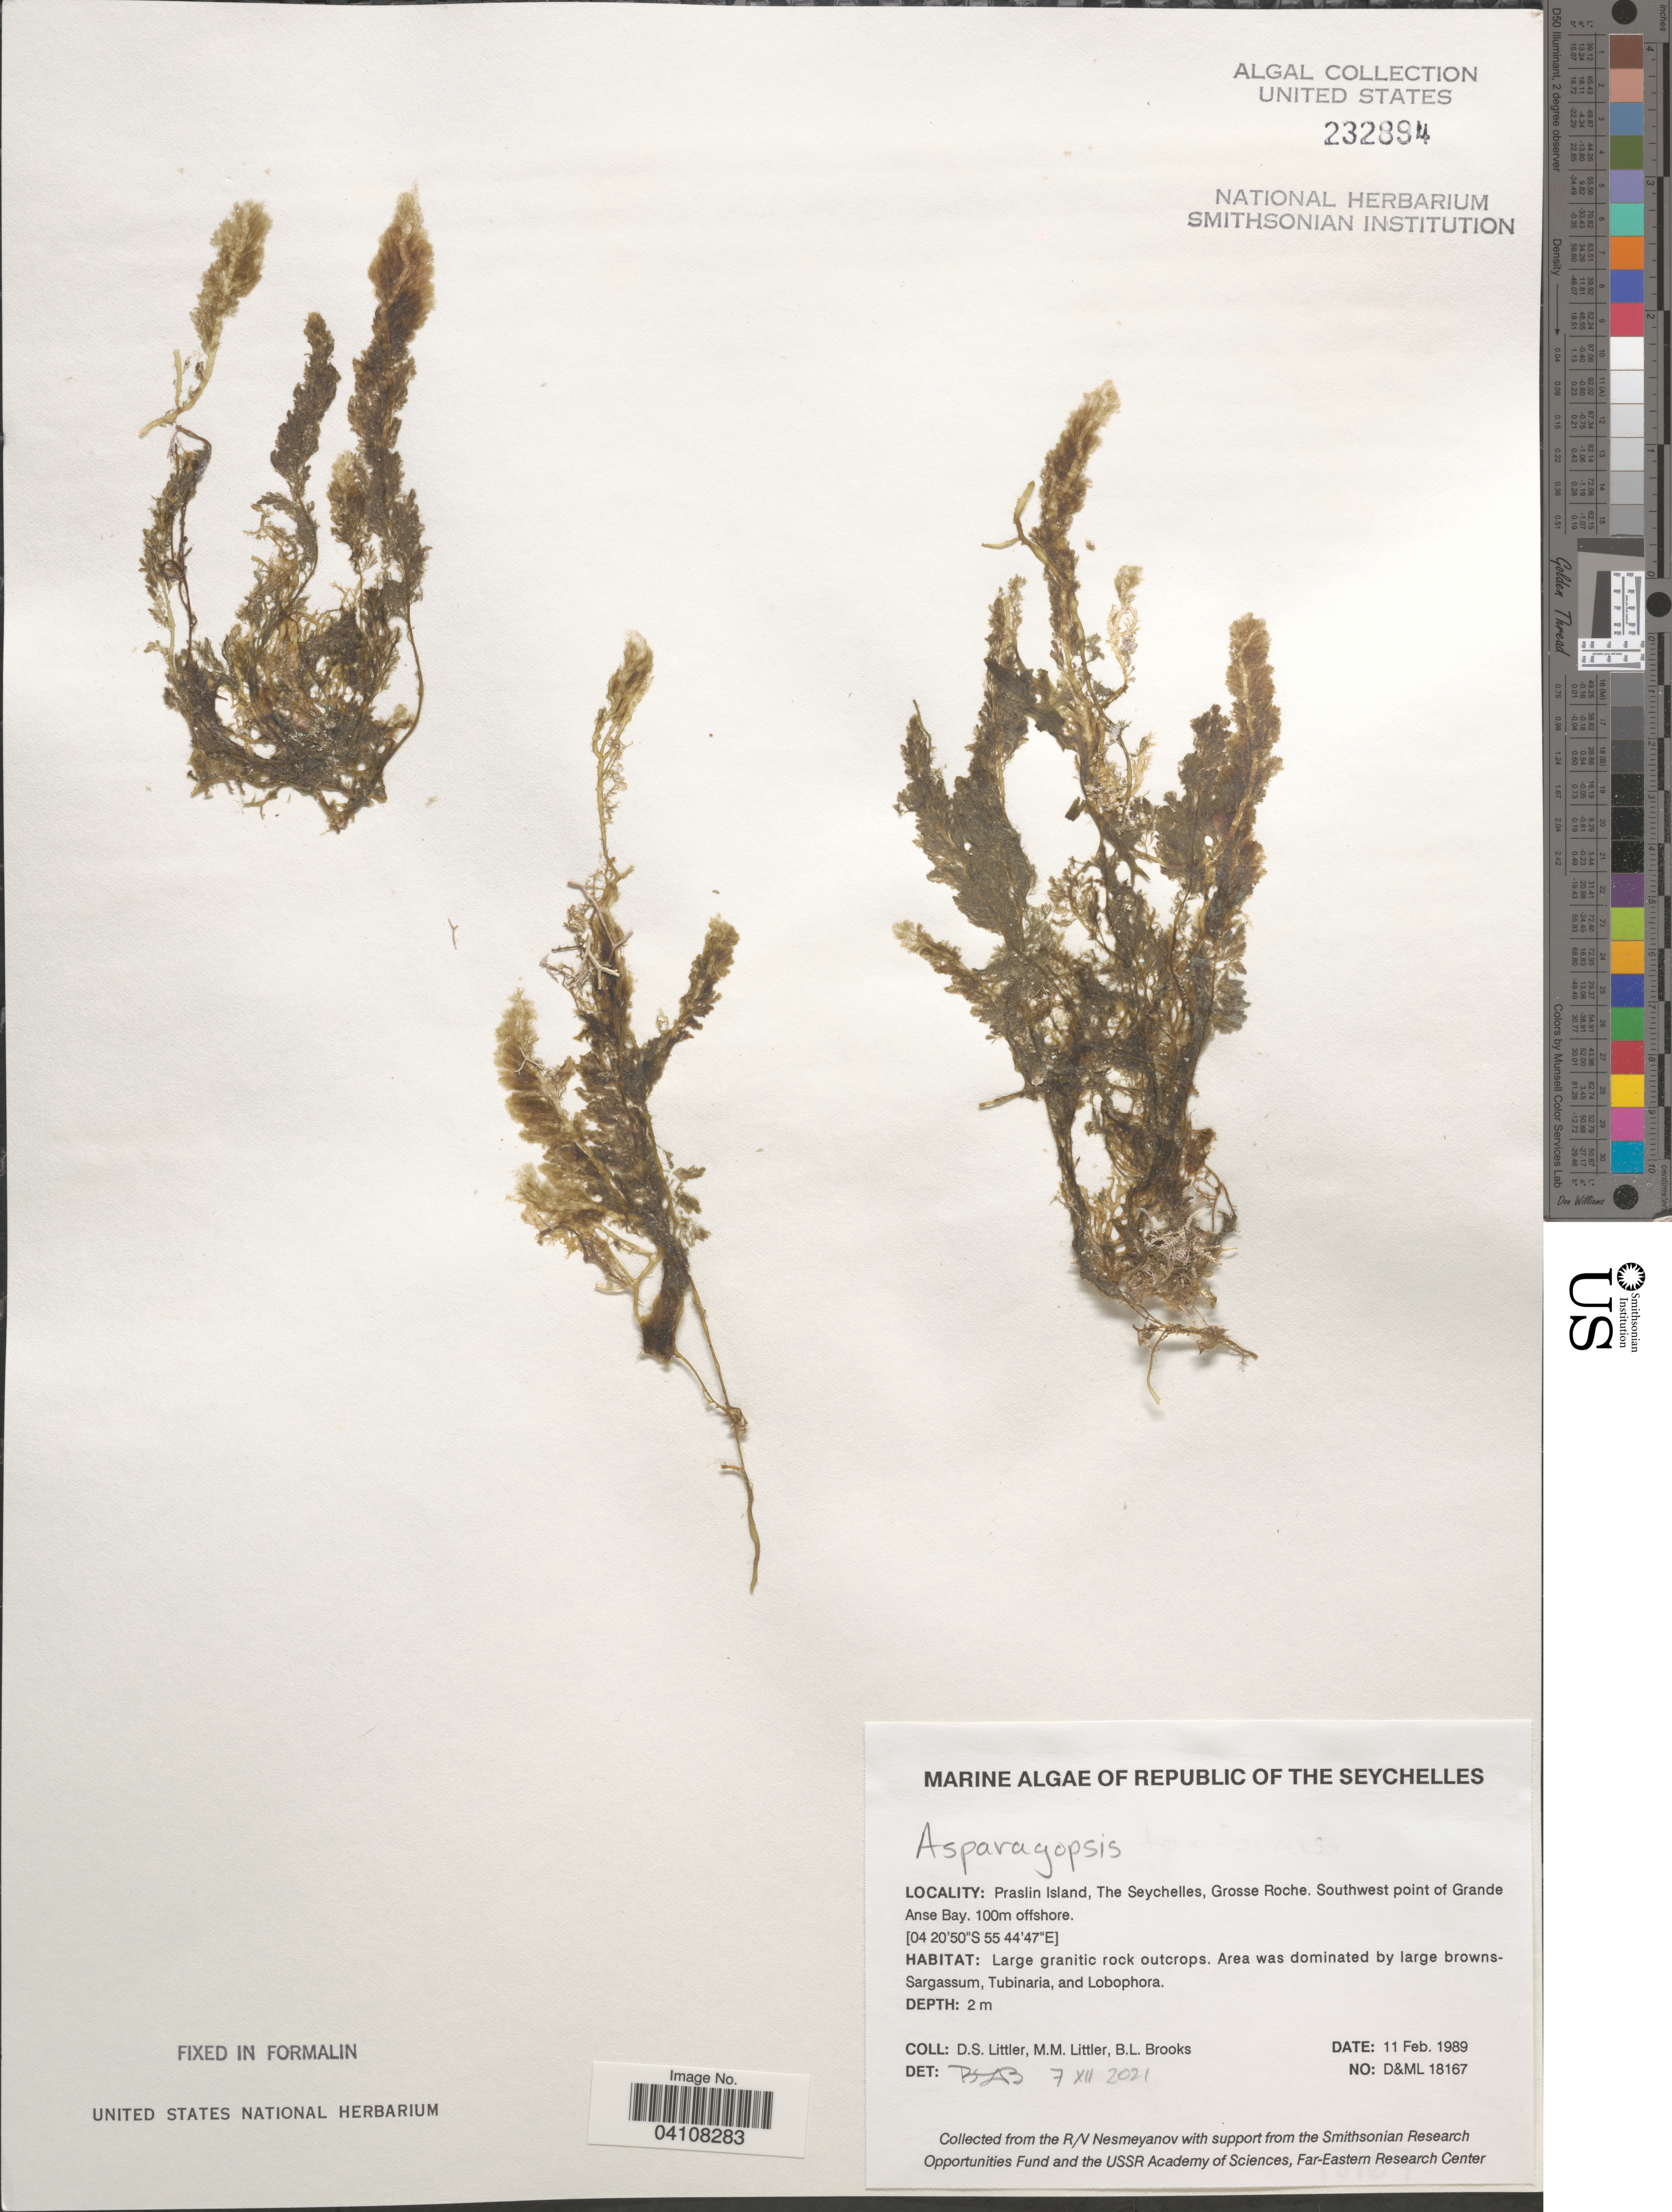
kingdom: Plantae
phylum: Rhodophyta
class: Florideophyceae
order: Bonnemaisoniales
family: Bonnemaisoniaceae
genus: Asparagopsis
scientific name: Asparagopsis sp.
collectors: D. S. Littler & B. Brooks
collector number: D&ML18167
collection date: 1989-02-11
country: Seychelles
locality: Republic of The Seychelles. Praslin Island, Grosse Roche. Southwest point of Grande Anse Bay. 100m offshore.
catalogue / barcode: US 232894